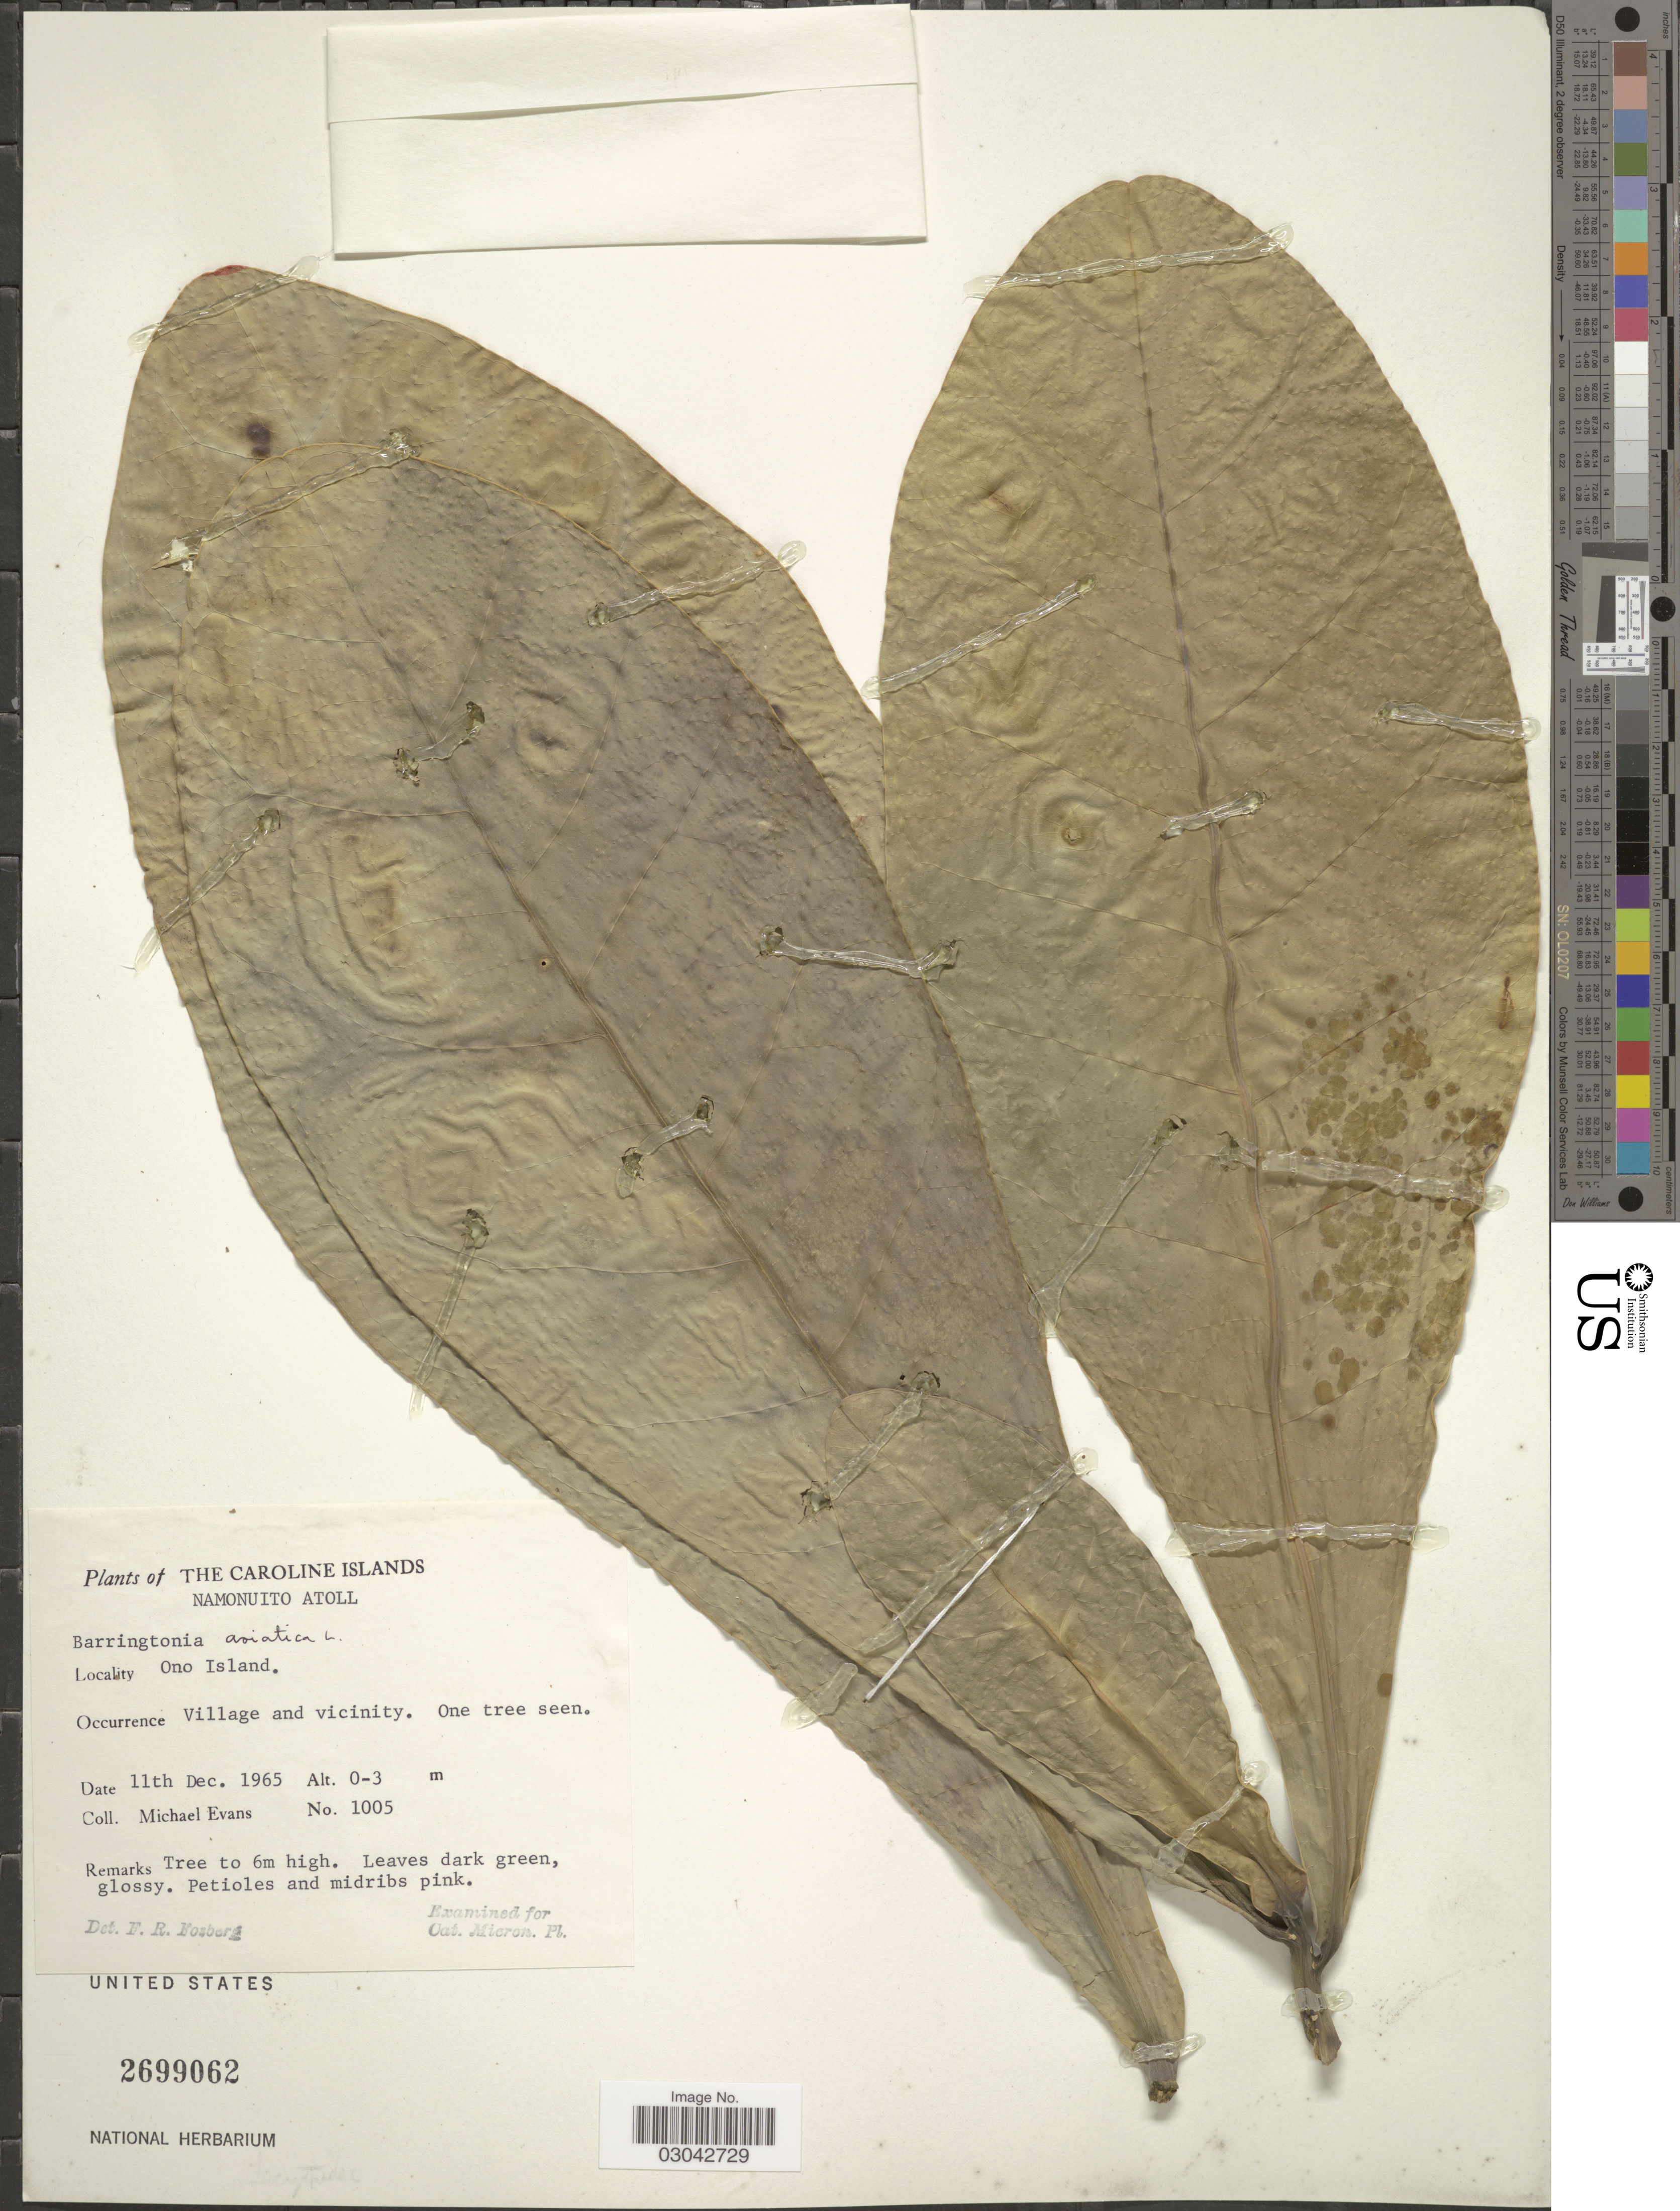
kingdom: Plantae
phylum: Tracheophyta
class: Magnoliopsida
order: Ericales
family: Lecythidaceae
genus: Barringtonia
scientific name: Barringtonia asiatica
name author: (L.) Kurz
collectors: M. Evans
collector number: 1005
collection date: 1965-12-11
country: Micronesia, Federated States of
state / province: Truk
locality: Caroline Islands. Namonuito Atoll. Ono Island. Village and vicinity.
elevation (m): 0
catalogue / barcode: US 2699062